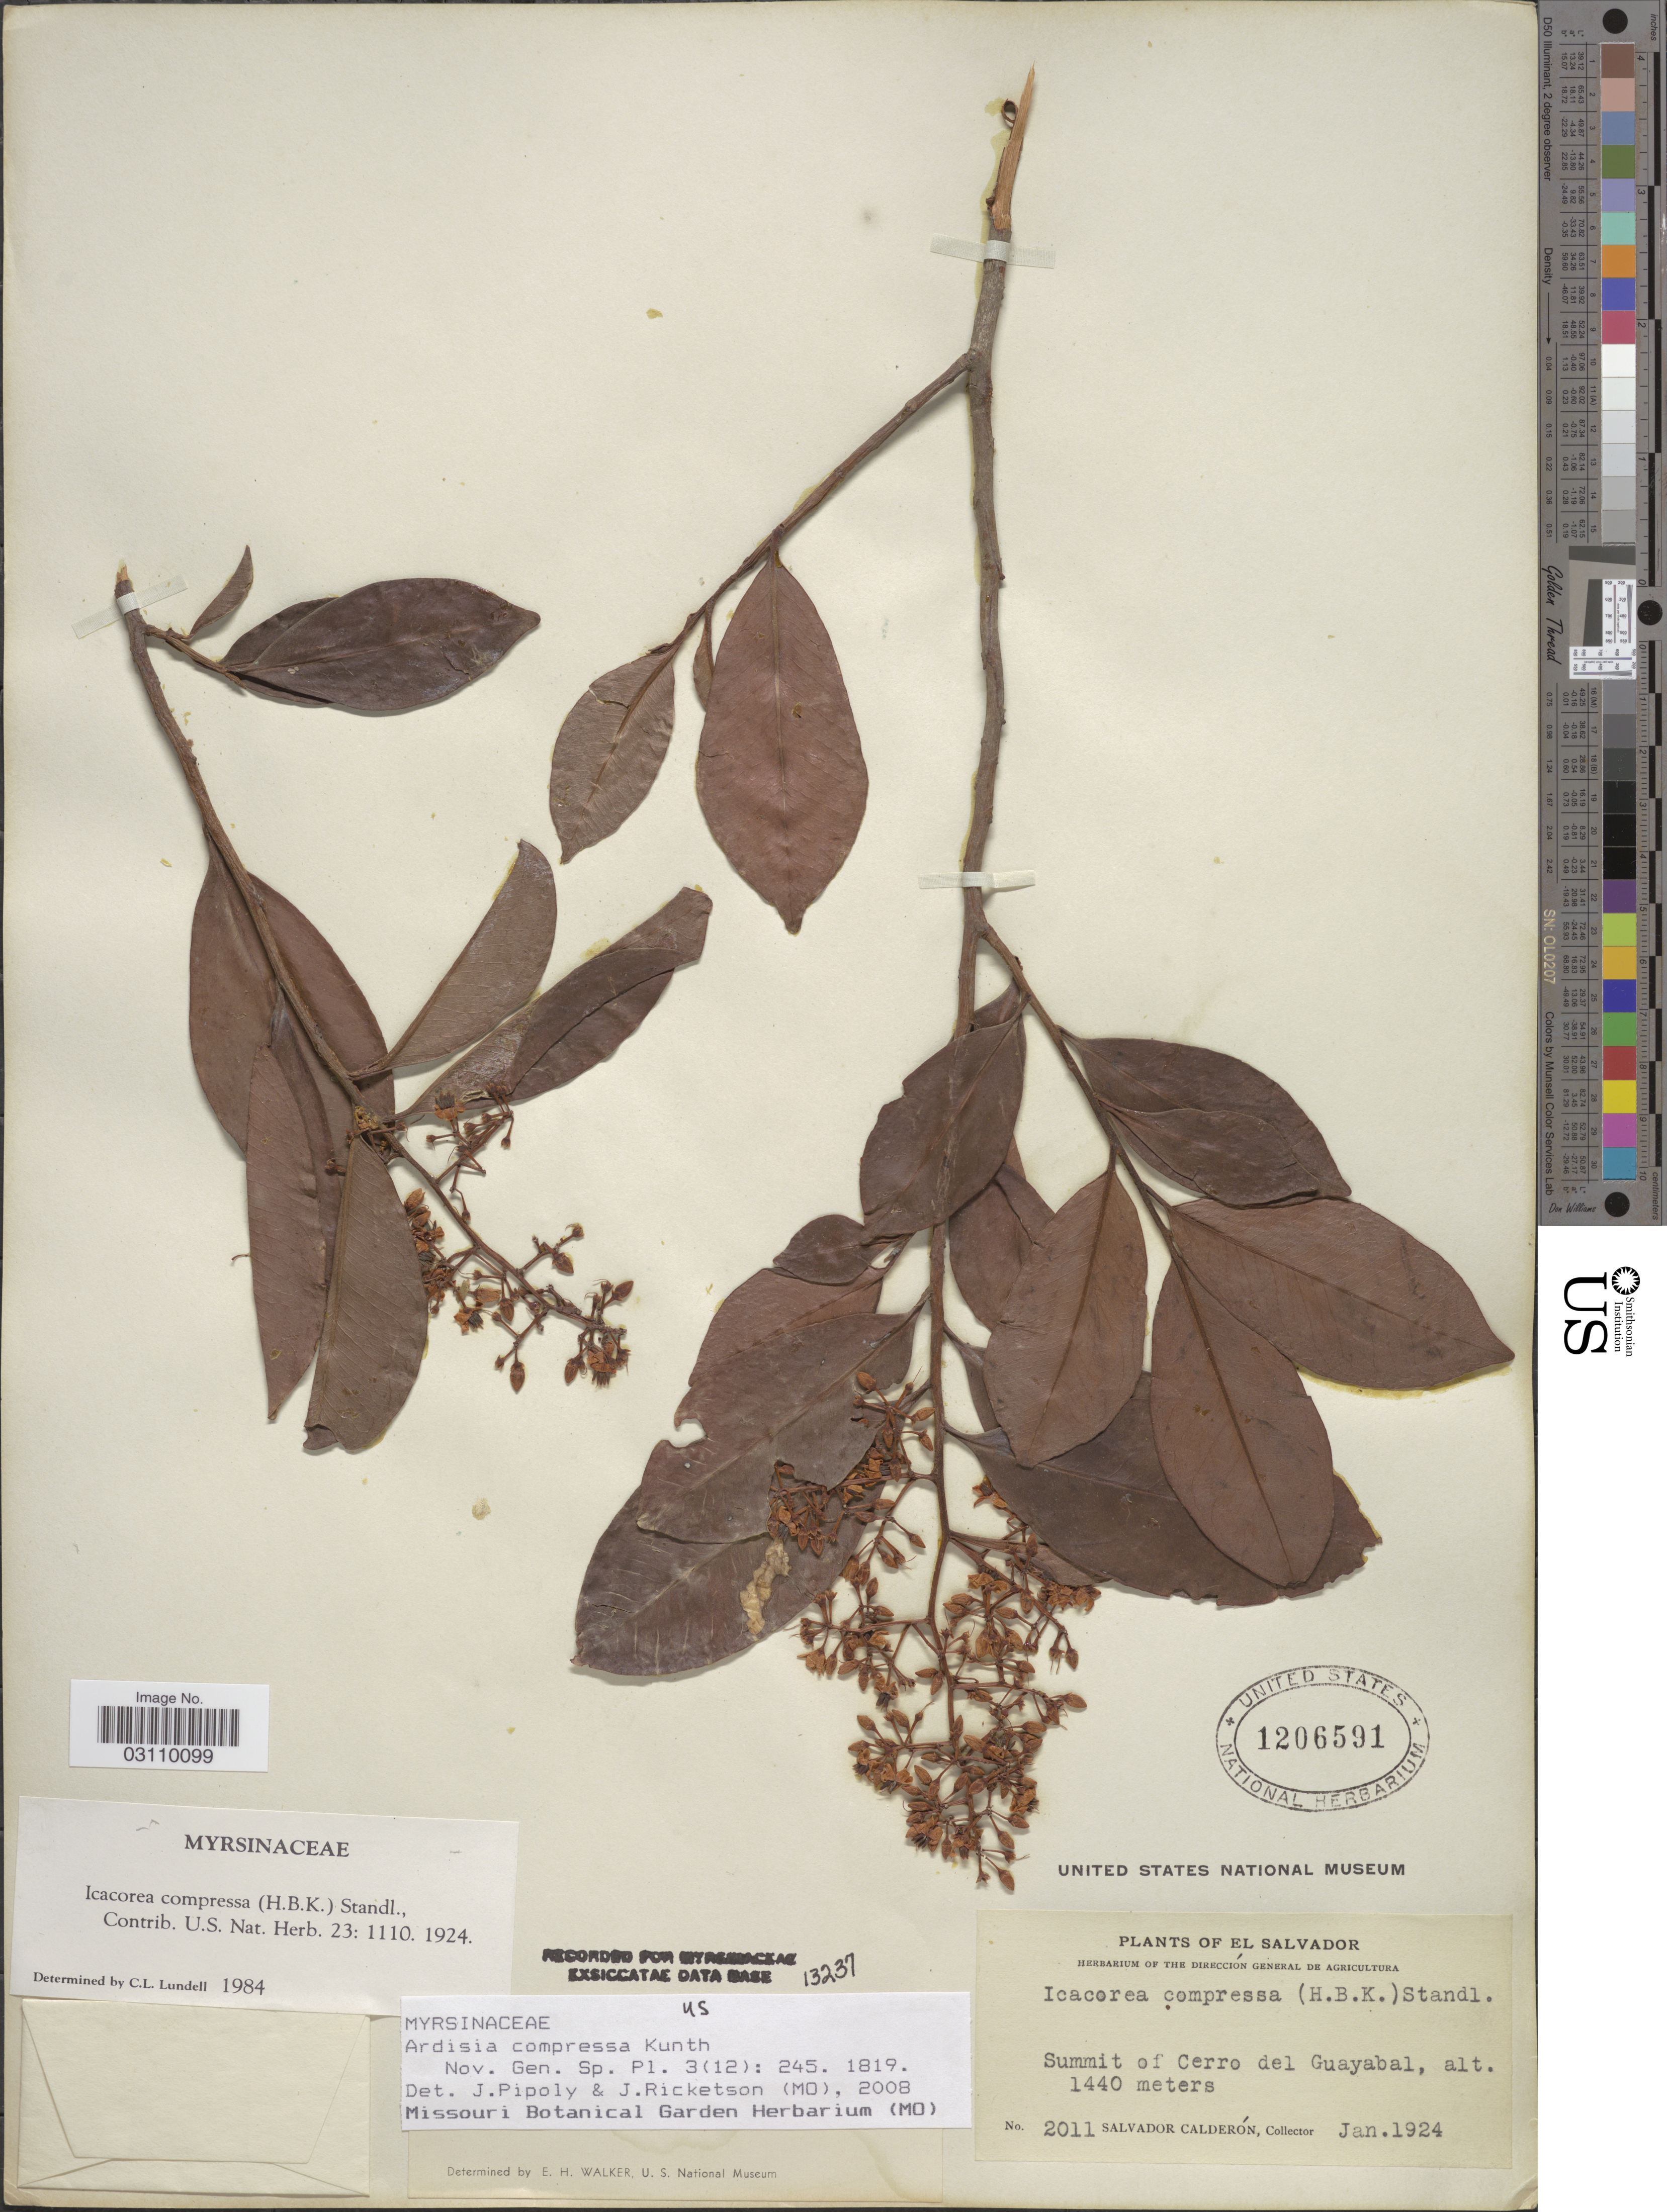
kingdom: Plantae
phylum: Tracheophyta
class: Magnoliopsida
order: Ericales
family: Primulaceae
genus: Ardisia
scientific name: Ardisia compressa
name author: Kunth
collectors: S. Calderón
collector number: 2011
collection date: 1924-01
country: El Salvador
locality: Summit of Cerro del Guayabal.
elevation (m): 1440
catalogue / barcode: US 1206591